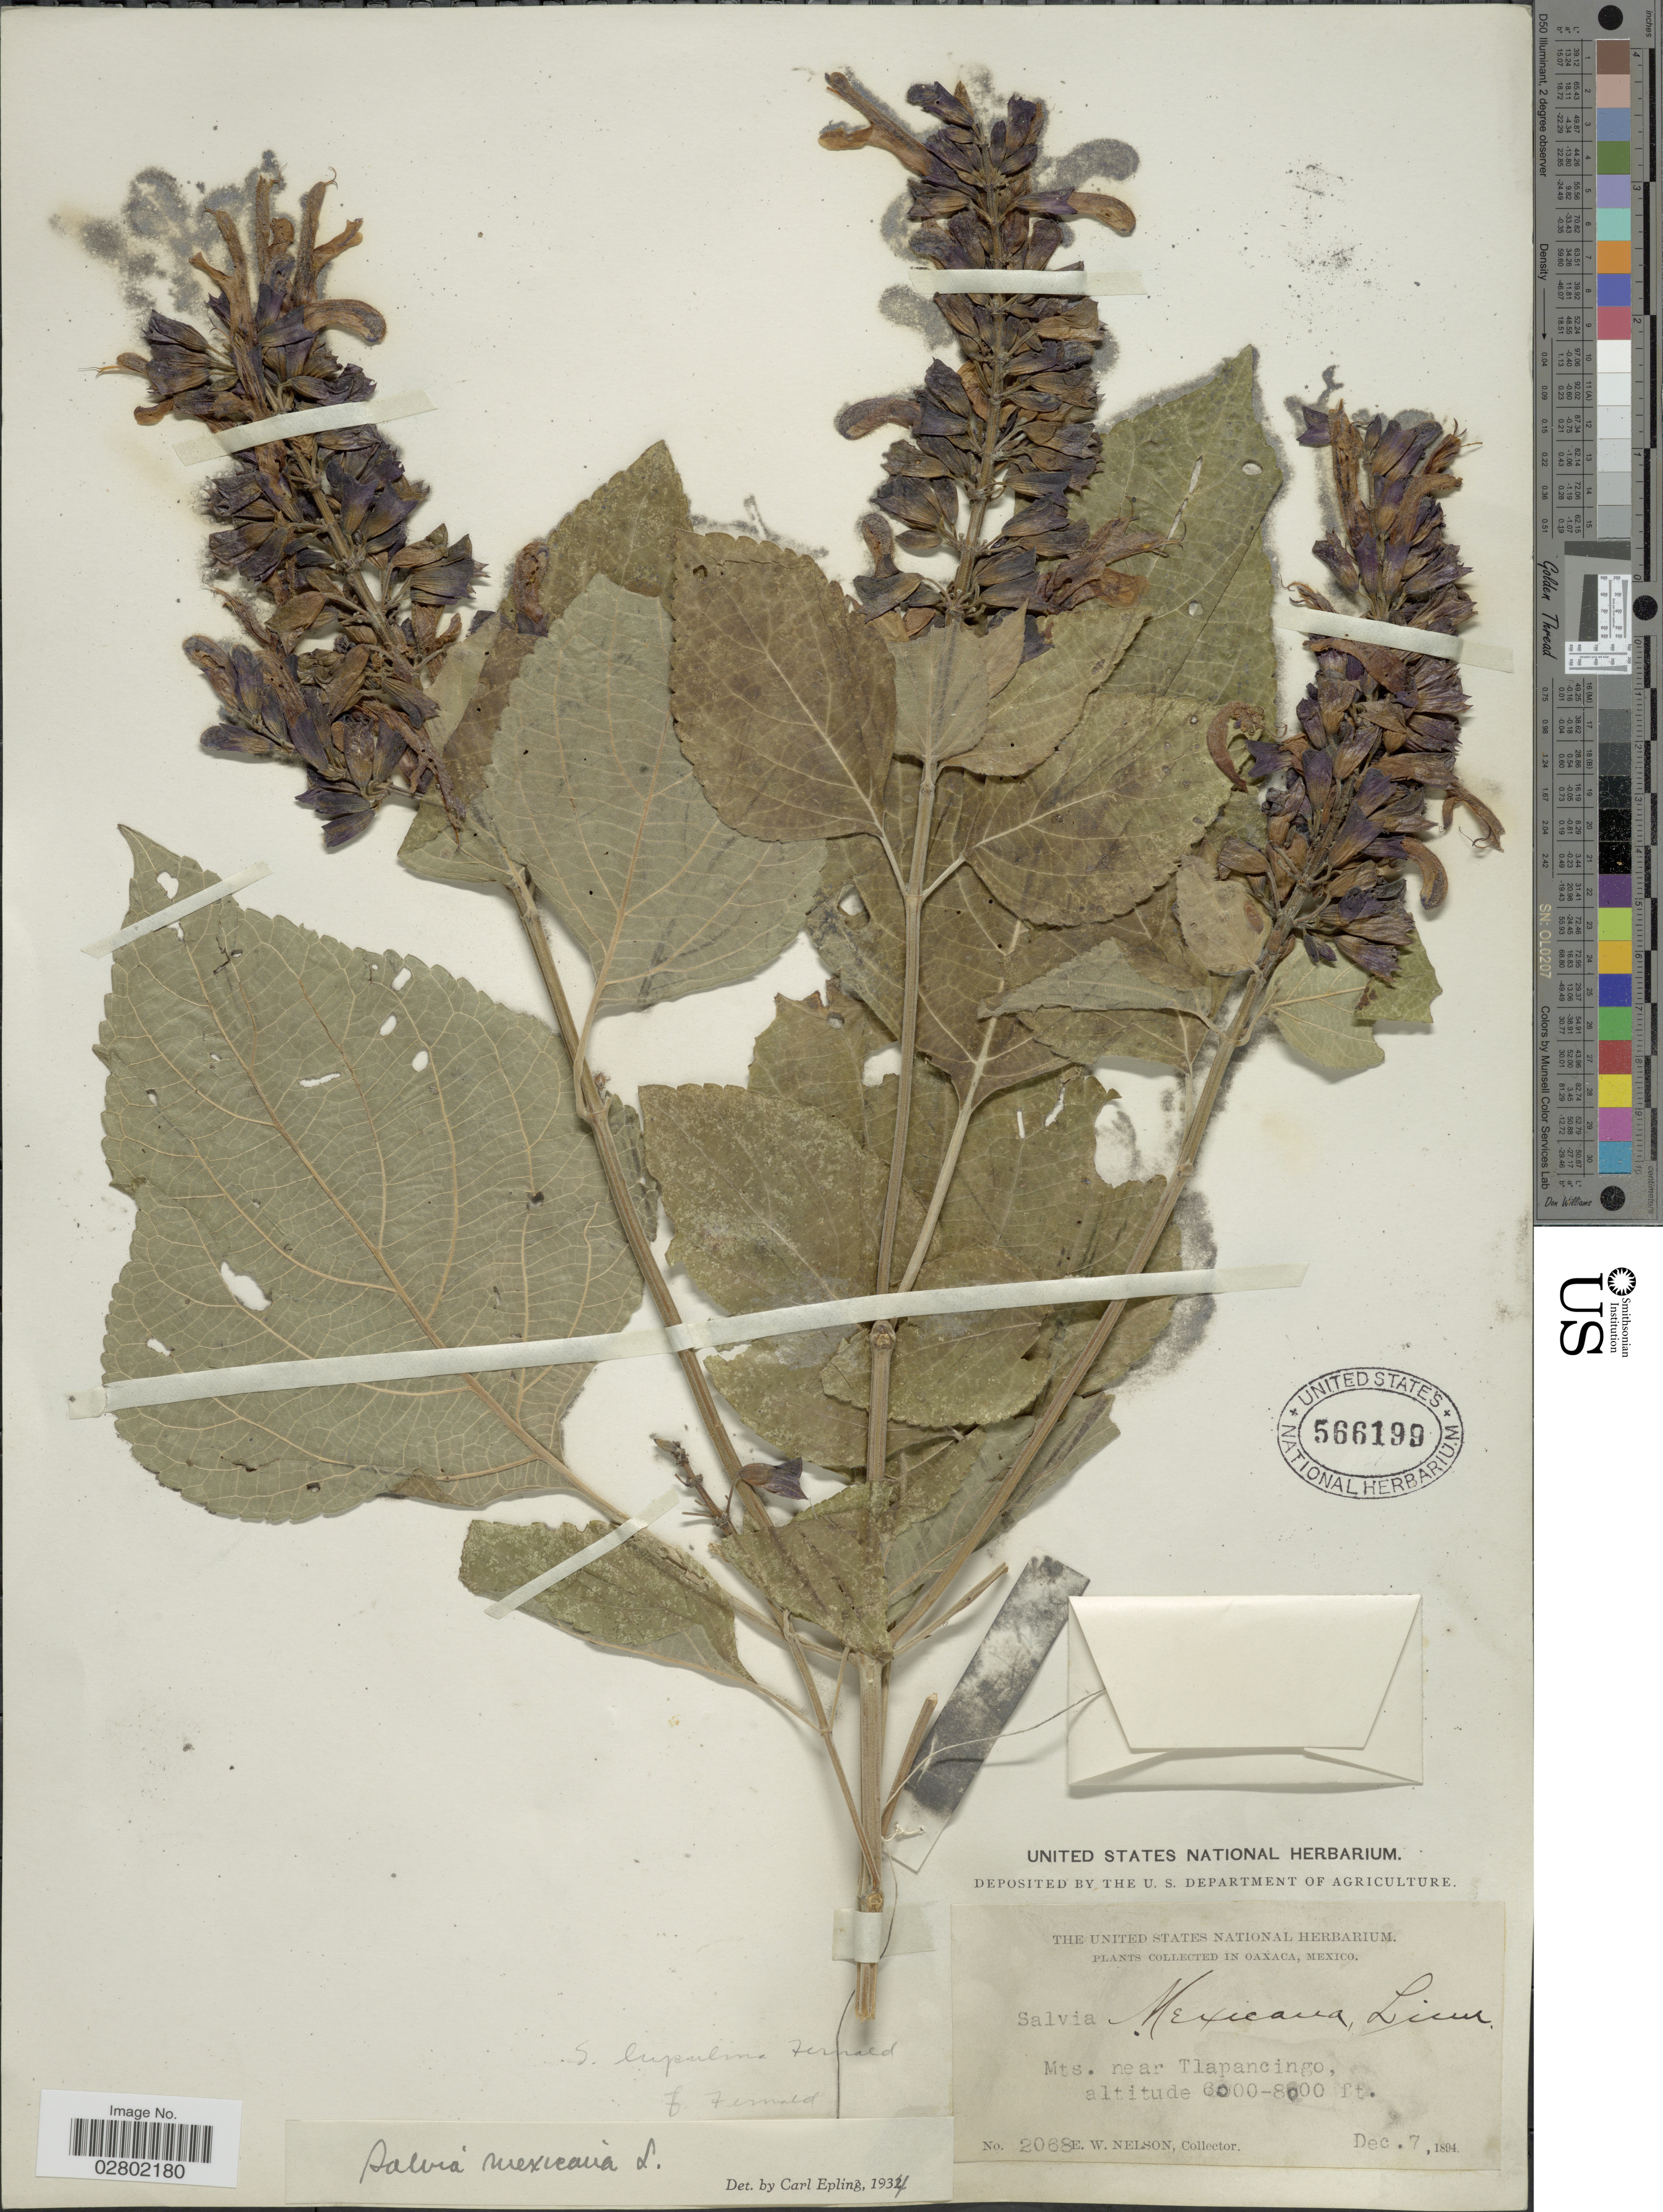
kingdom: Plantae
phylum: Tracheophyta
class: Magnoliopsida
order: Lamiales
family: Lamiaceae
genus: Salvia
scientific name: Salvia mexicana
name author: L.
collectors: E. W. Nelson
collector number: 2068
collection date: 1894-12-07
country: Mexico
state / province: Oaxaca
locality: Mts. near Tlapancingo.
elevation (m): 1829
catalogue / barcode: US 566199